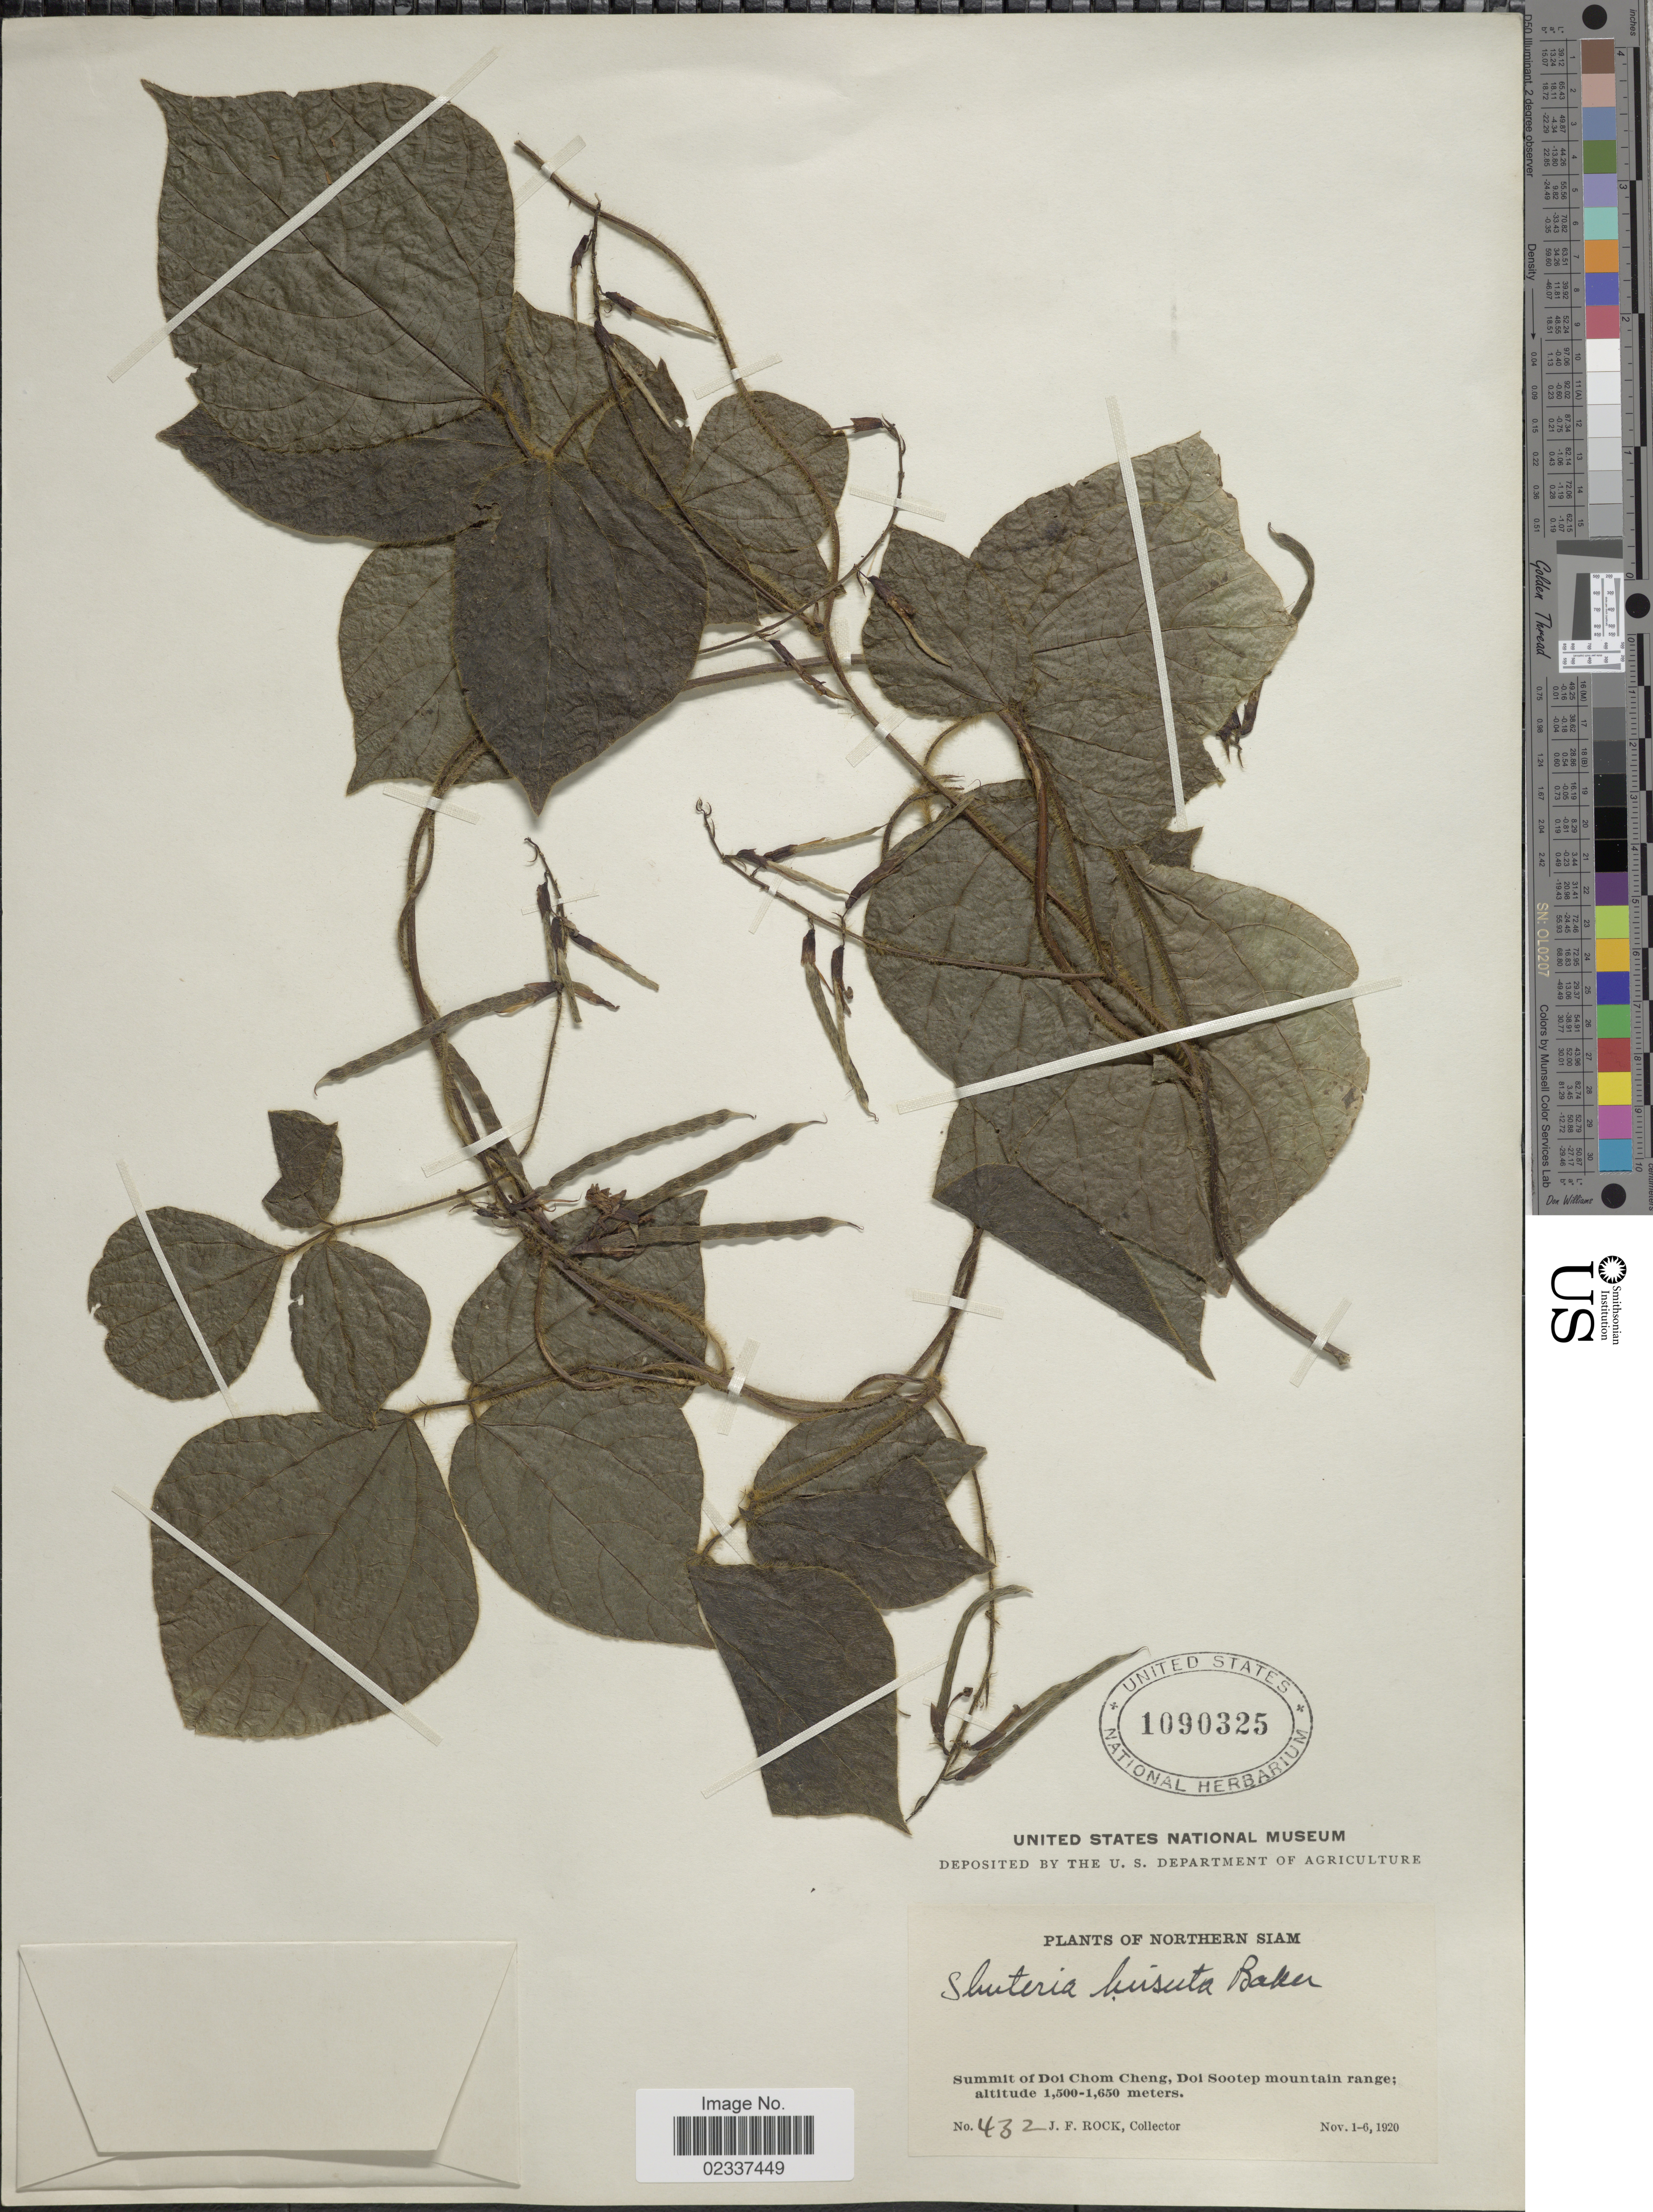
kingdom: Plantae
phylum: Tracheophyta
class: Magnoliopsida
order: Fabales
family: Fabaceae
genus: Harashuteria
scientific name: Harashuteria hirsuta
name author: (Baker) H. Ohashi & K. Ohashi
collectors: J. Rock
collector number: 432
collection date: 1920-11-01/1920-11-06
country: Thailand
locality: Northern Siam, Summit of Doi Chom Cheng, Doi Sootep mountain range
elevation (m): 1500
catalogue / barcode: US 1090325